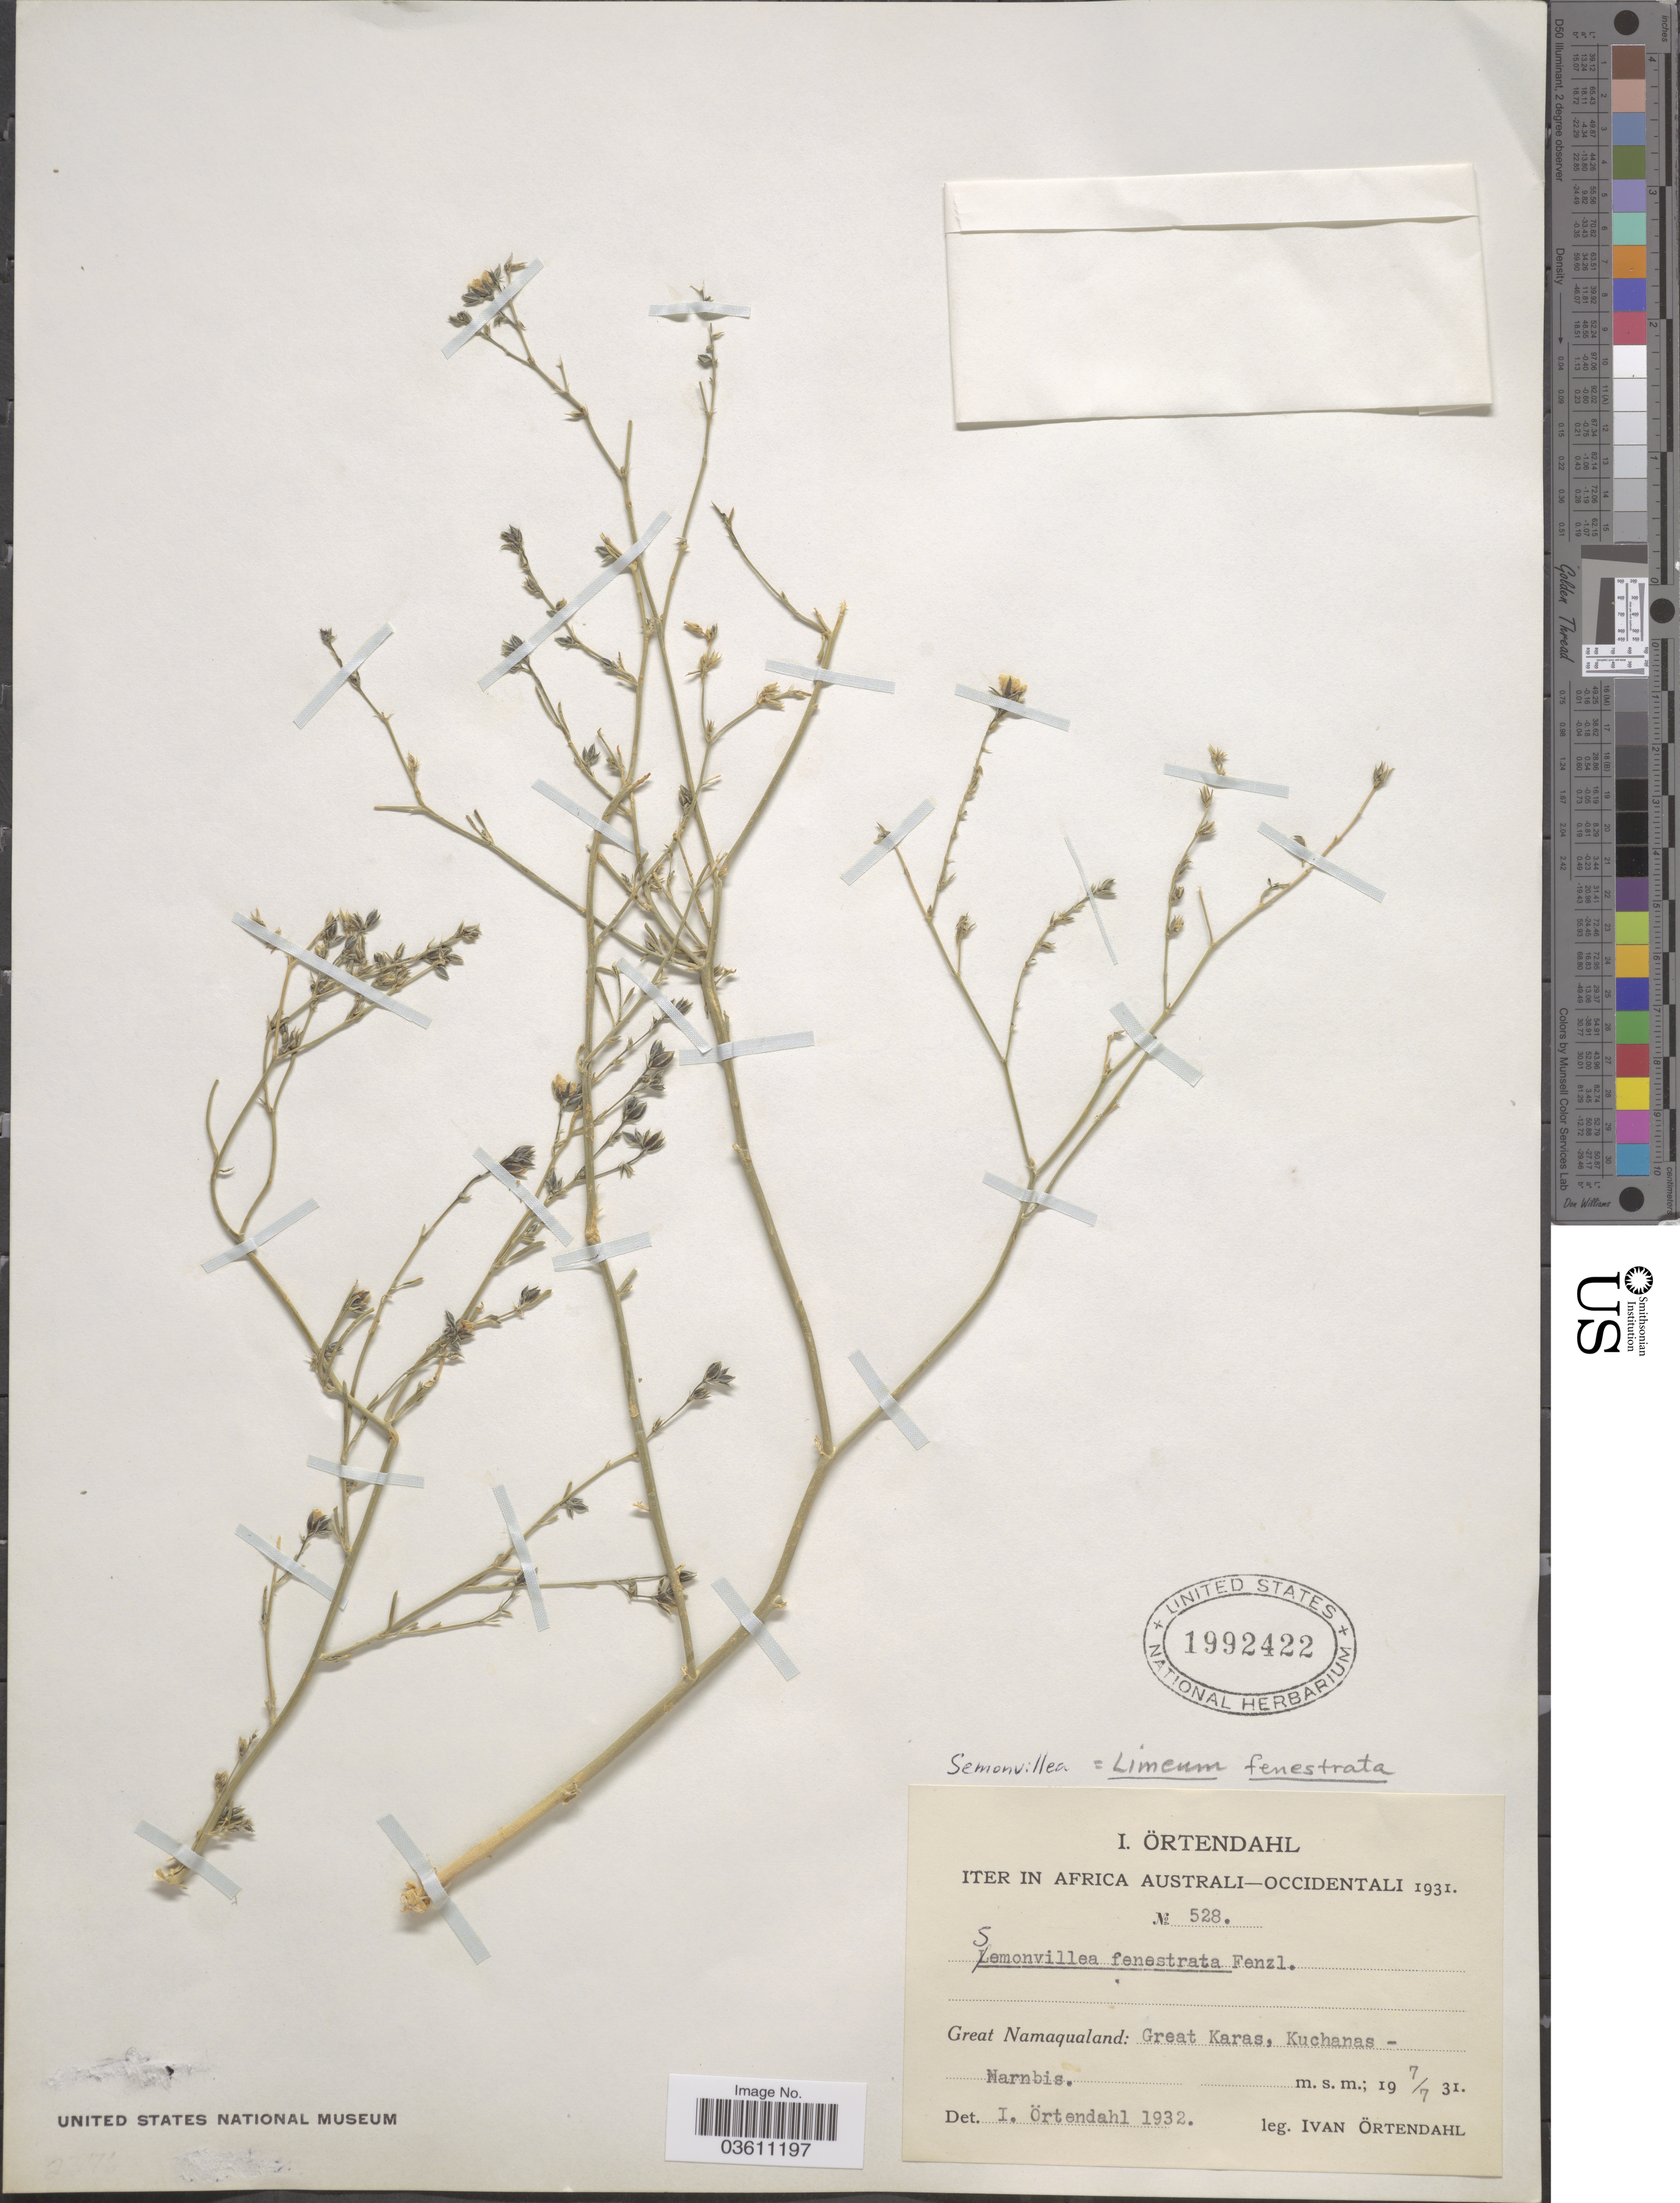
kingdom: Plantae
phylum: Tracheophyta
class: Magnoliopsida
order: Caryophyllales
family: Limeaceae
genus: Limeum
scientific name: Limeum fenestratum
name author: (Fenzl) Heimerl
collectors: I. Ortendahl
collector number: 528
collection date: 1931-07-07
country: Namibia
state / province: Karas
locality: Iter Africa australi - occidentali. Great Namaqualand: Great Karas, Kuchanas - Narnbis.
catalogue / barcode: US 1992422